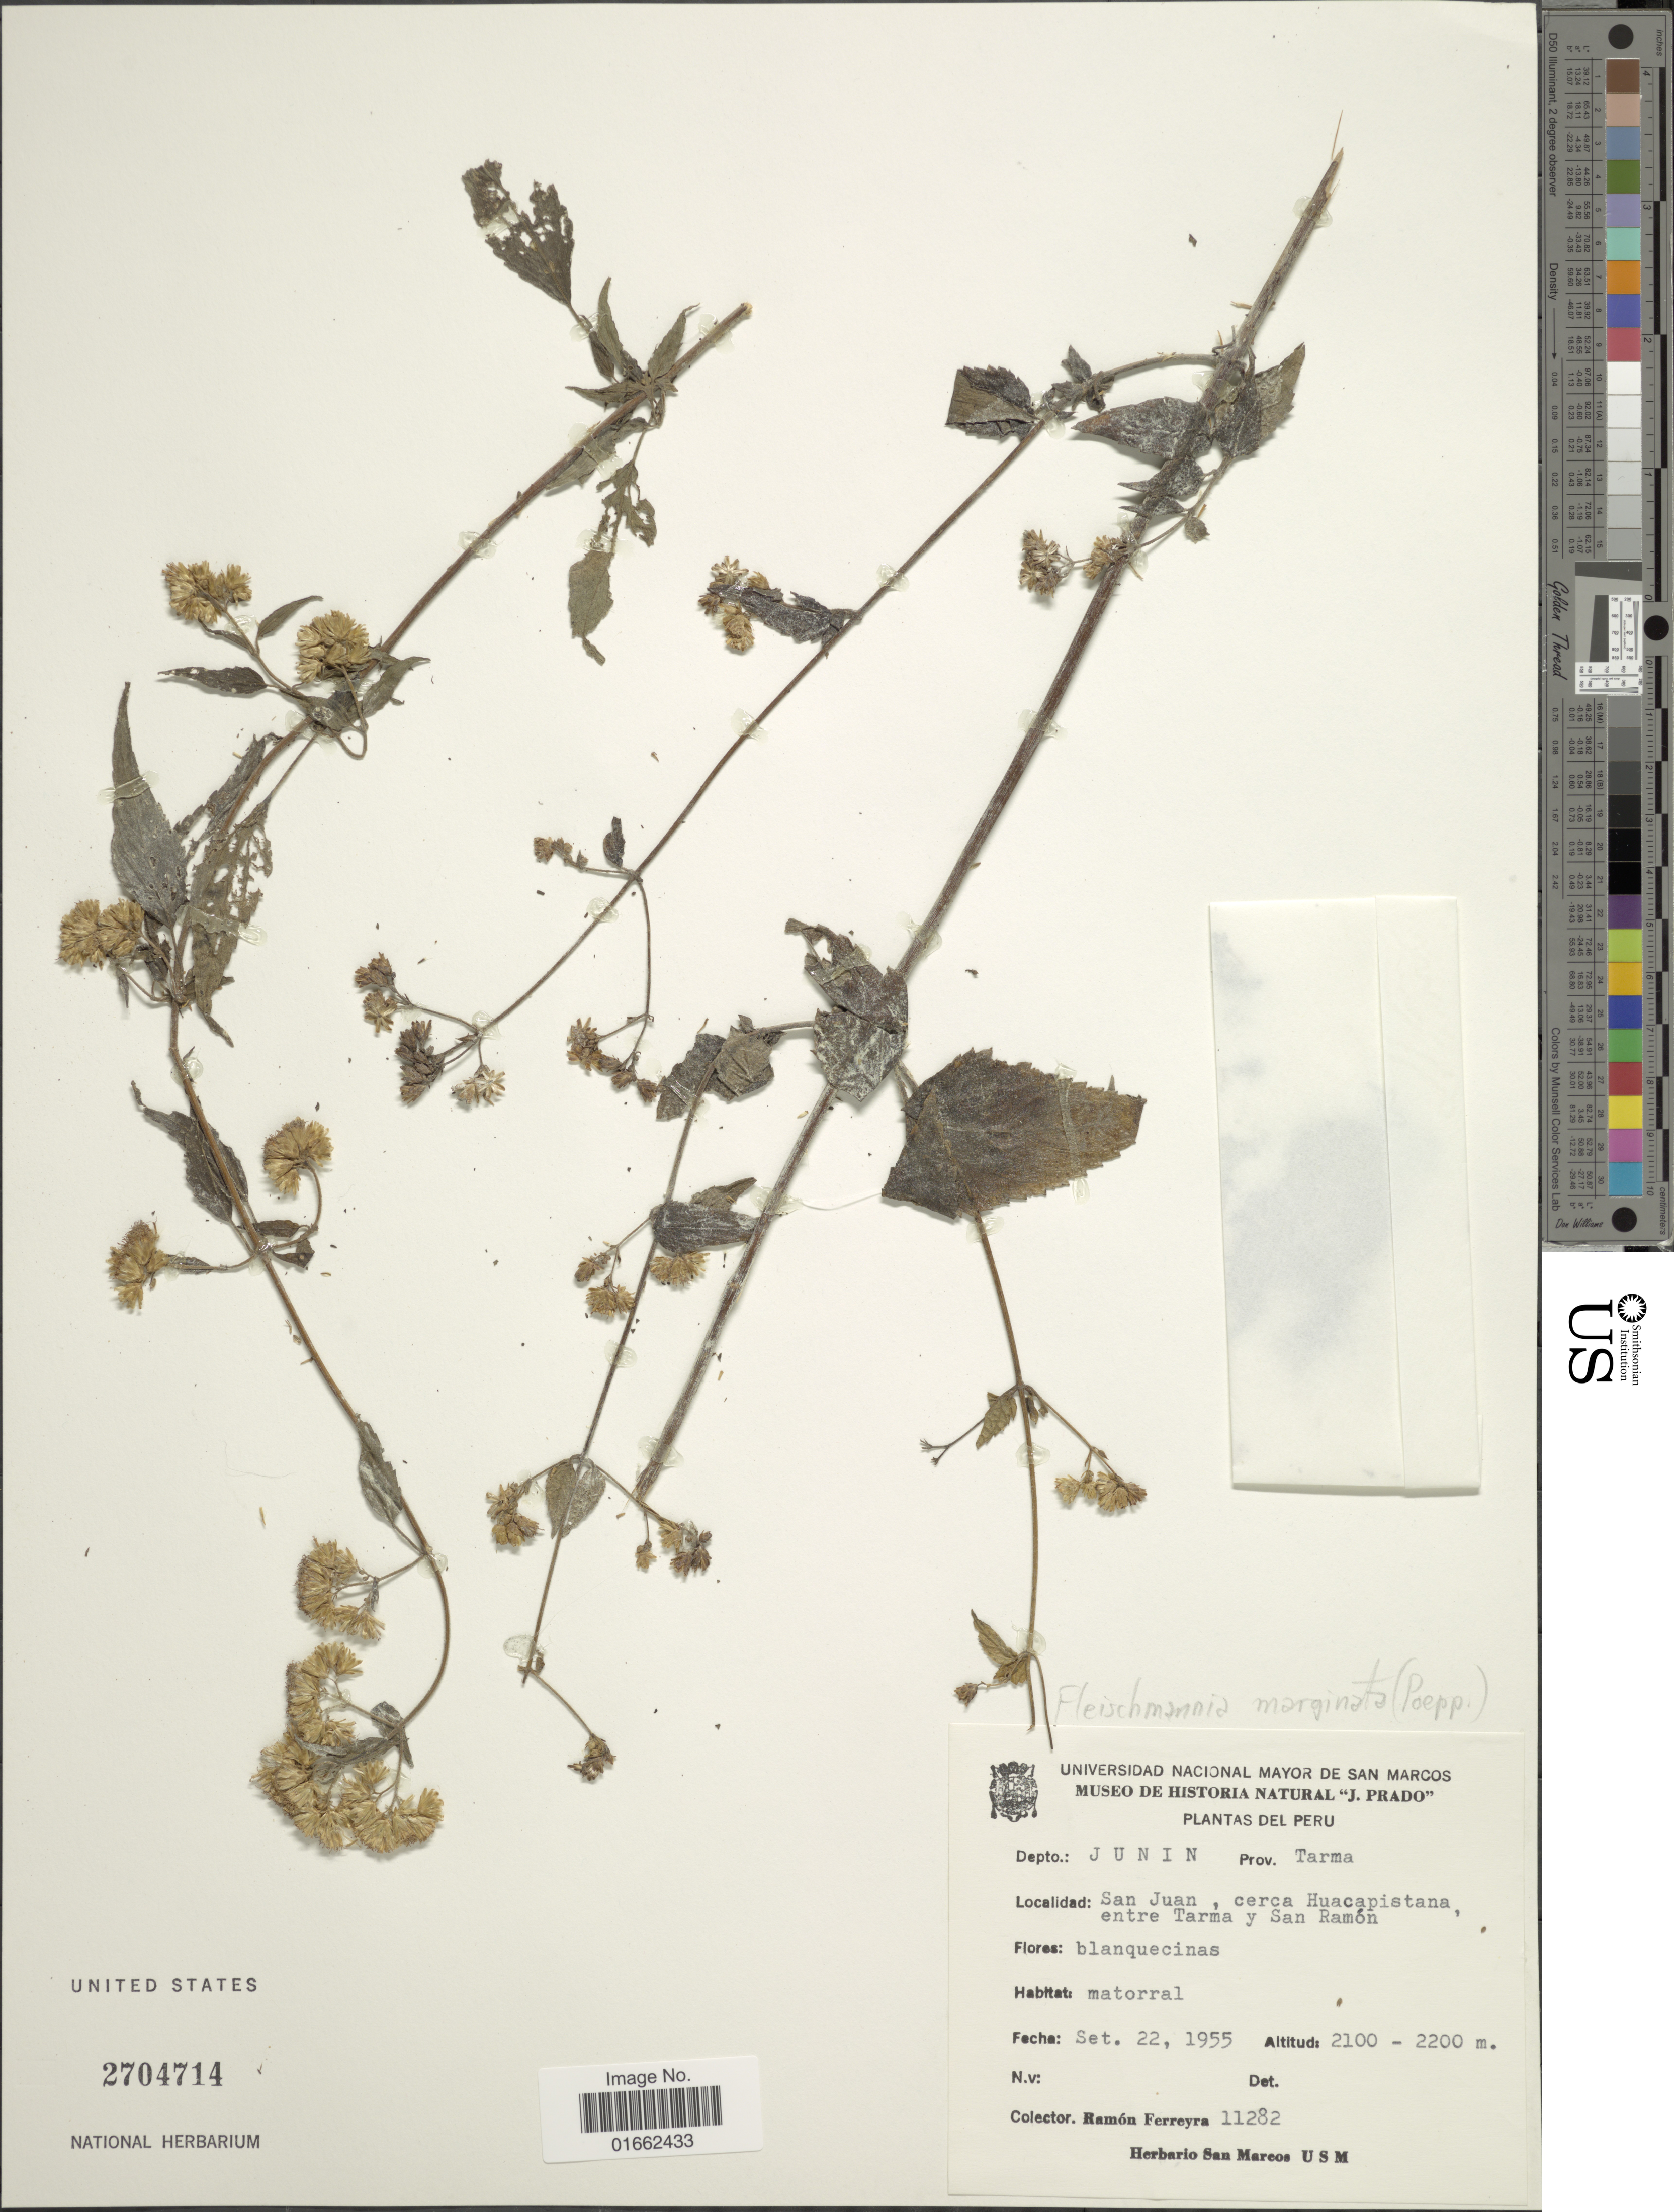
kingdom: Plantae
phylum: Tracheophyta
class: Magnoliopsida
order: Asterales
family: Asteraceae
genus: Fleischmannia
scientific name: Fleischmannia marginata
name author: (Poepp. & Endl.) R.M. King & H. Rob.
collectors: R. A. Ferreyra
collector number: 11282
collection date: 1955-09-22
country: Peru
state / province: Junín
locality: Depto.: Junin. Prov. Tarma. San Juan, cerca Huacapistana entre Tarma y San Ramón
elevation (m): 2100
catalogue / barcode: US 2704714